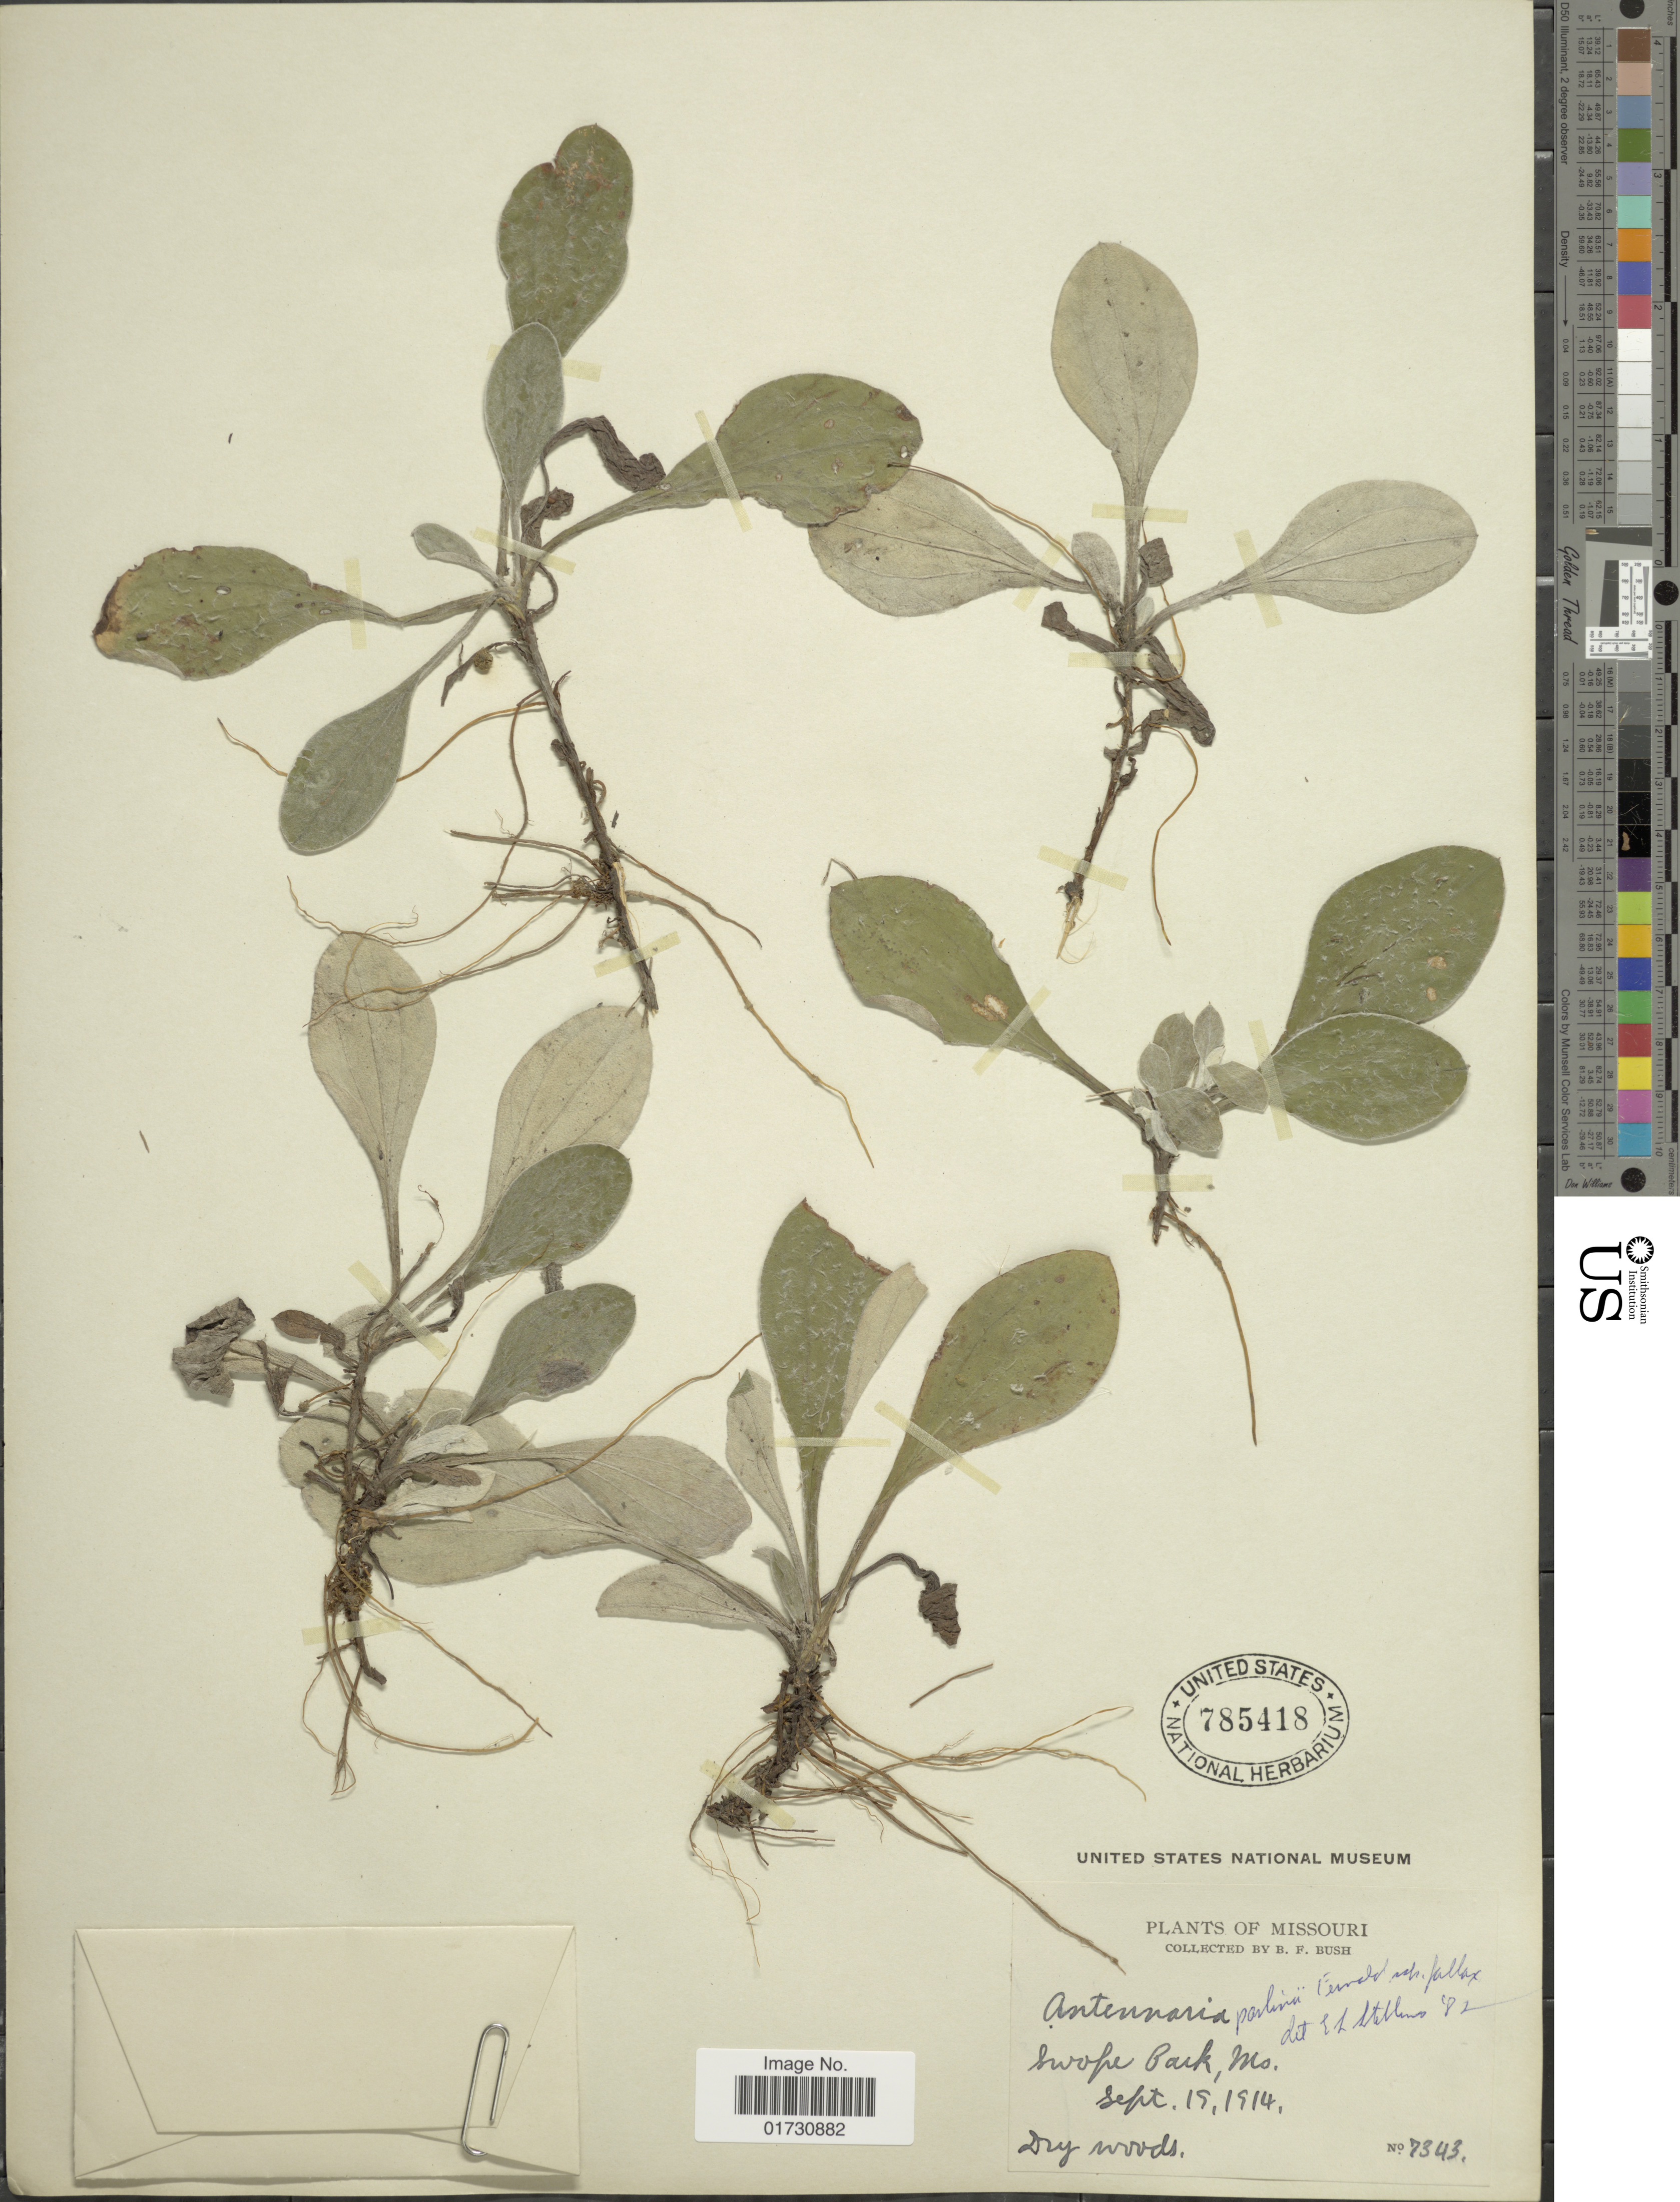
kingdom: Plantae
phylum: Tracheophyta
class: Magnoliopsida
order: Asterales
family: Asteraceae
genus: Antennaria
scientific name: Antennaria fallax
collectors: B. F. Bush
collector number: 7343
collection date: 1914-09-19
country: United States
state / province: Missouri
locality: Swope Park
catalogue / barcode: US 785418